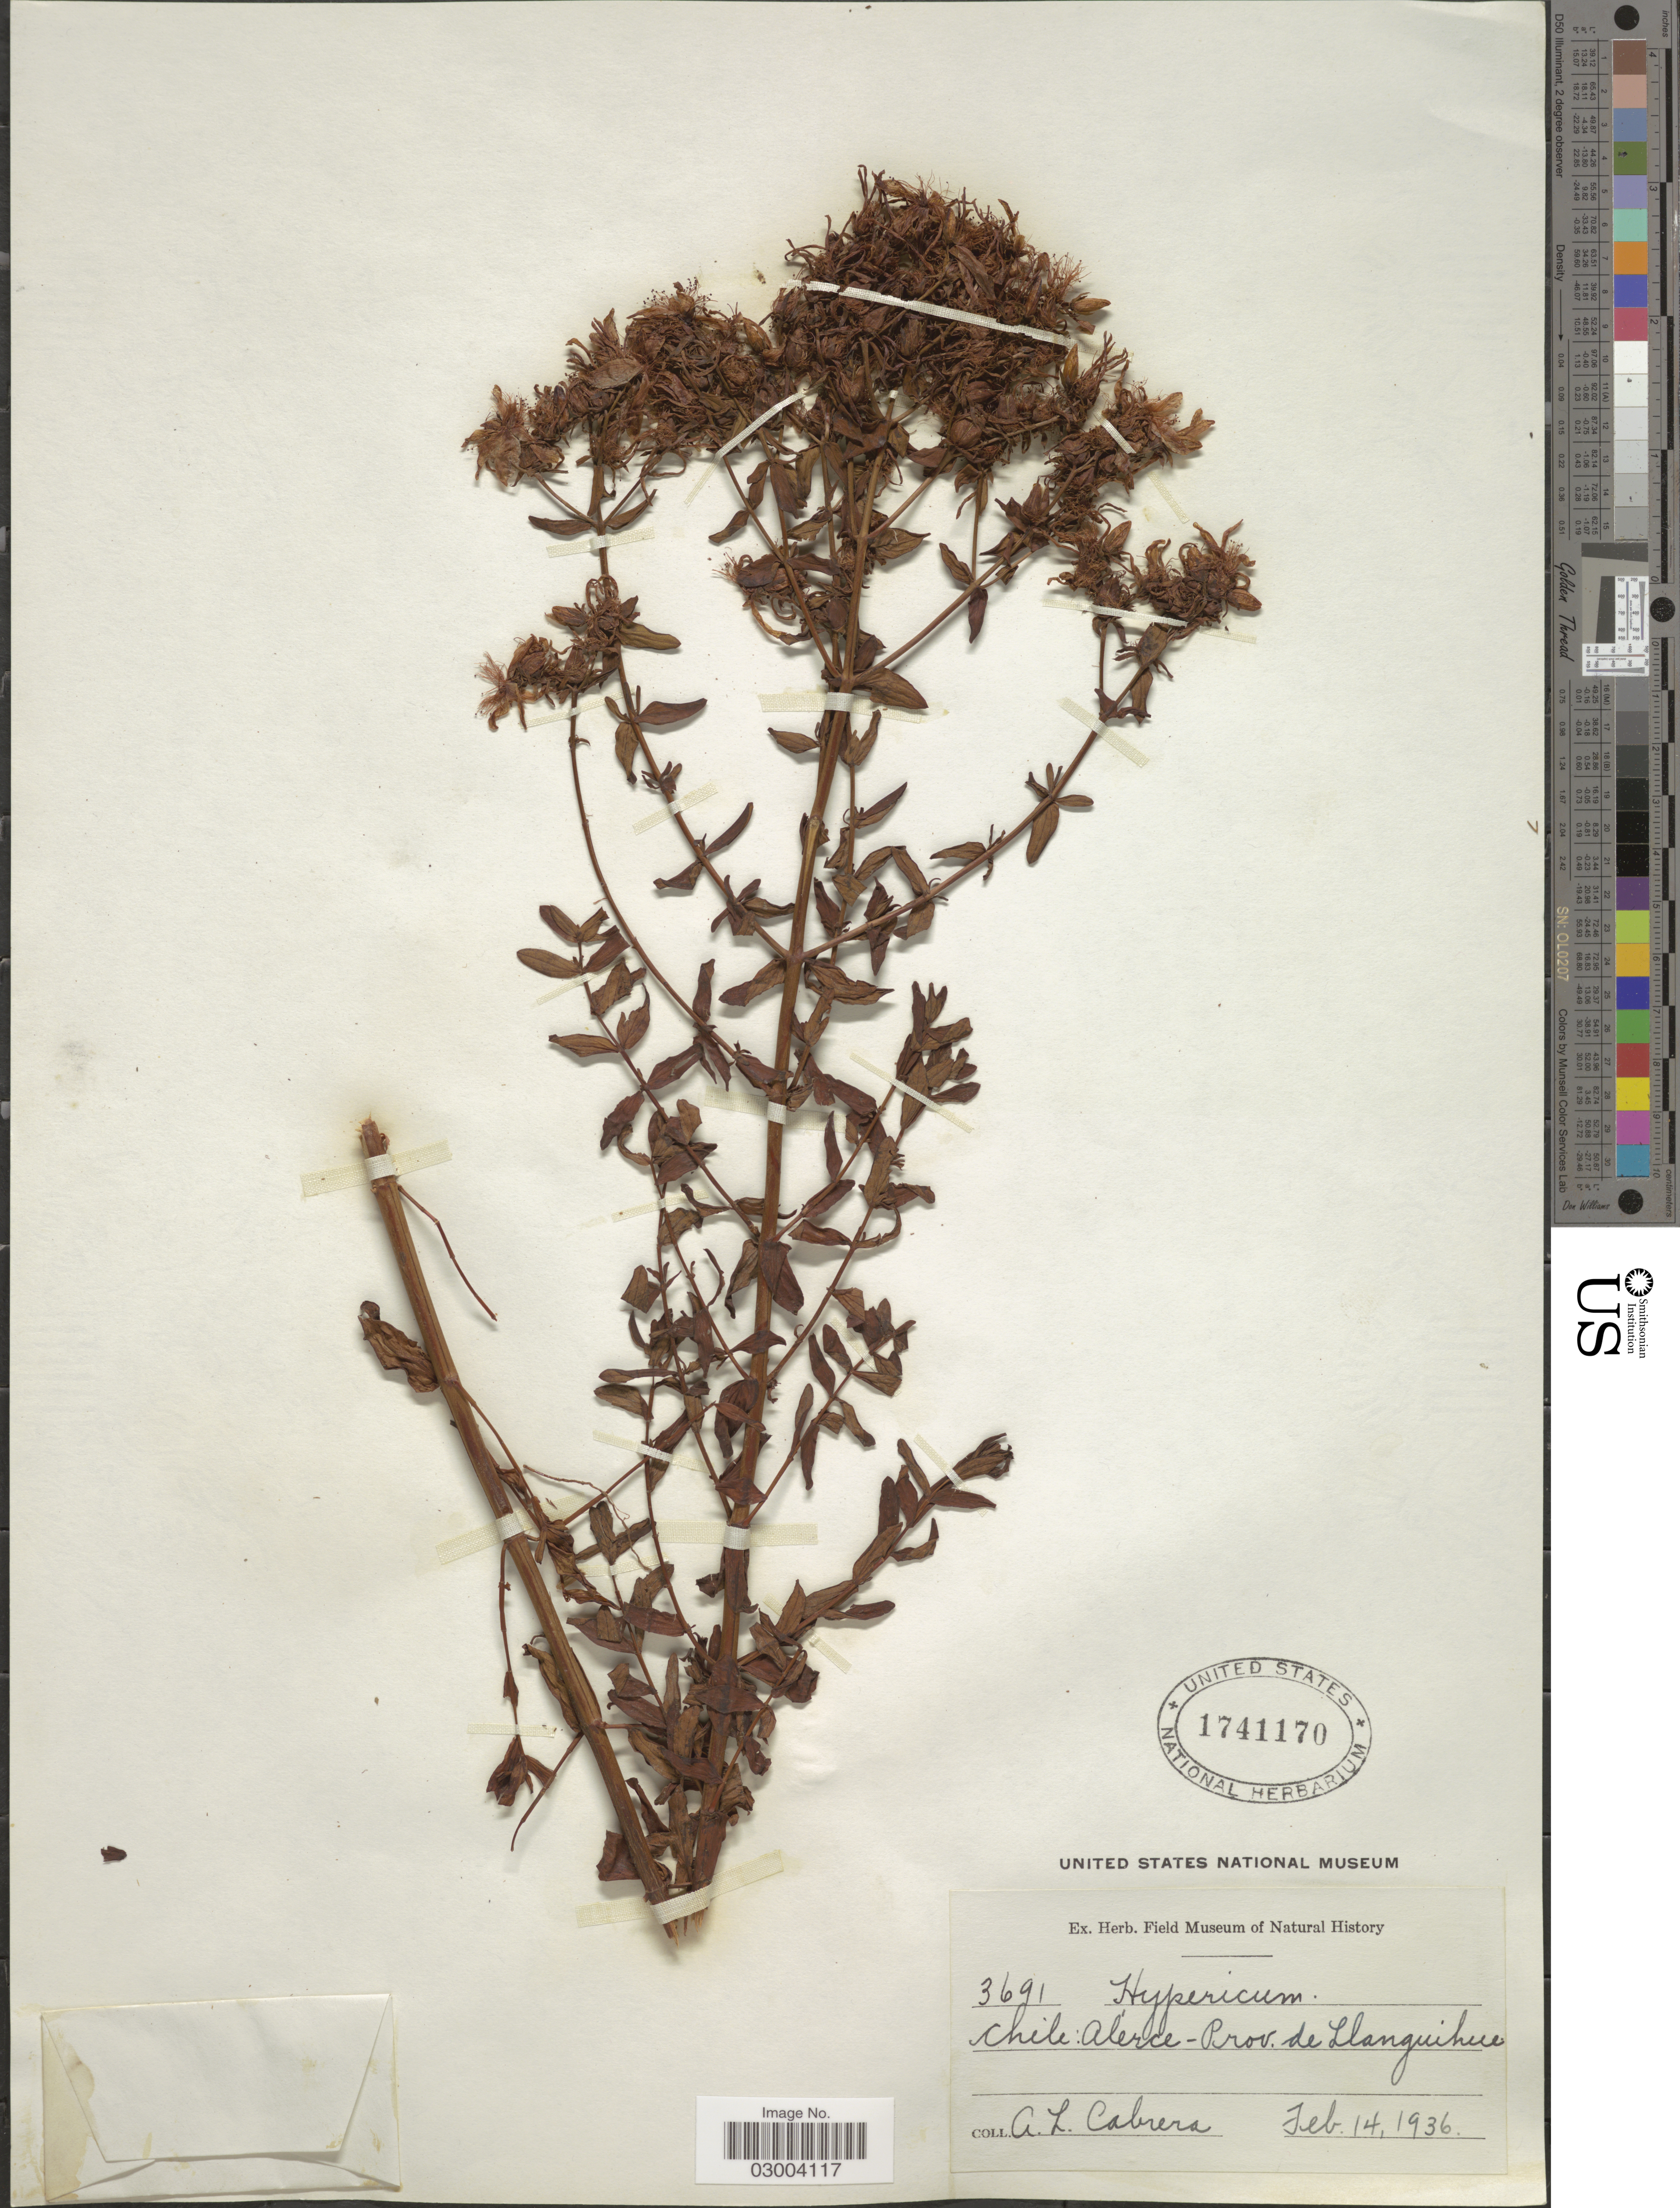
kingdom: Plantae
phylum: Tracheophyta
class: Magnoliopsida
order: Malpighiales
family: Hypericaceae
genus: Hypericum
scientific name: Hypericum perforatum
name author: L.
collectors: A. L. Cabrera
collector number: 3691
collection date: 1936-02-14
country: Chile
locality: Chili: Alerce-Prov. de Llanguihue.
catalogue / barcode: US 1741170